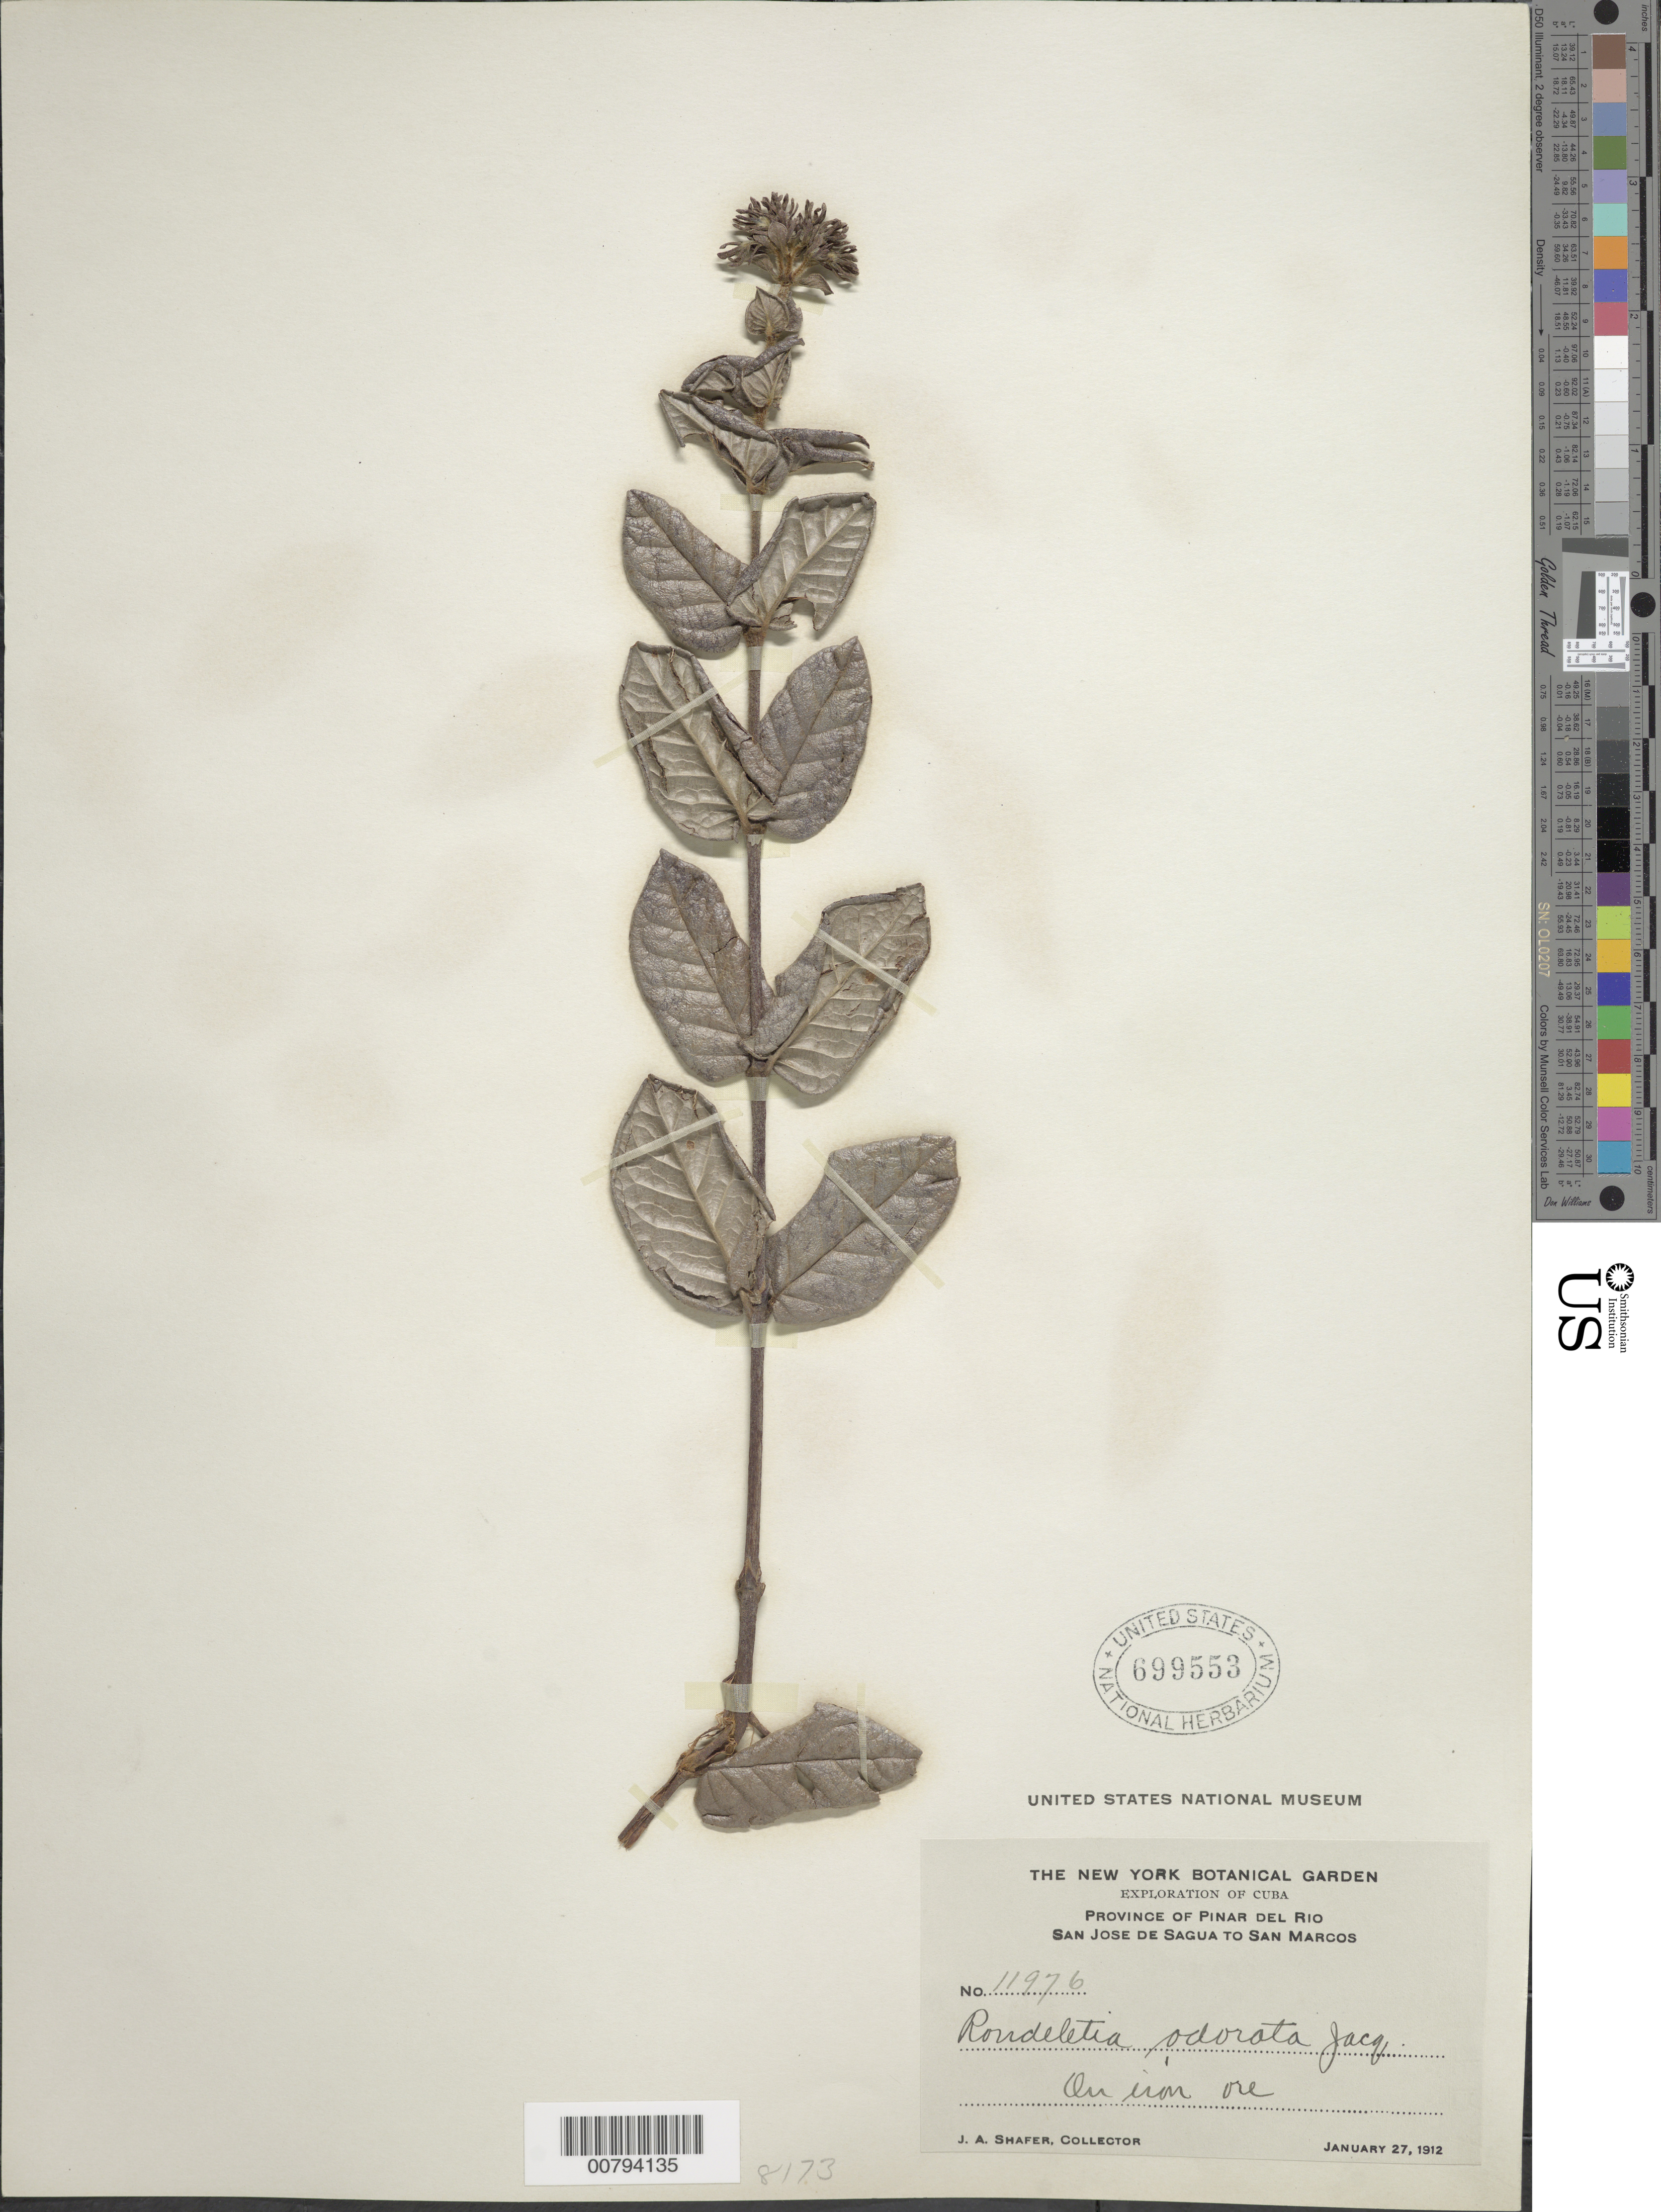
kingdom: Plantae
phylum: Tracheophyta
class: Magnoliopsida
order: Gentianales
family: Rubiaceae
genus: Rondeletia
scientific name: Rondeletia odorata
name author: Jacq.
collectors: J. A. Shafer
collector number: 11976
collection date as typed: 27 Jan 1912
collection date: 1912-01-27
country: Cuba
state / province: Pinar del Río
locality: San Jose de Sagua to San Marcos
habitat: On iron ore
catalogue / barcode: US 699553